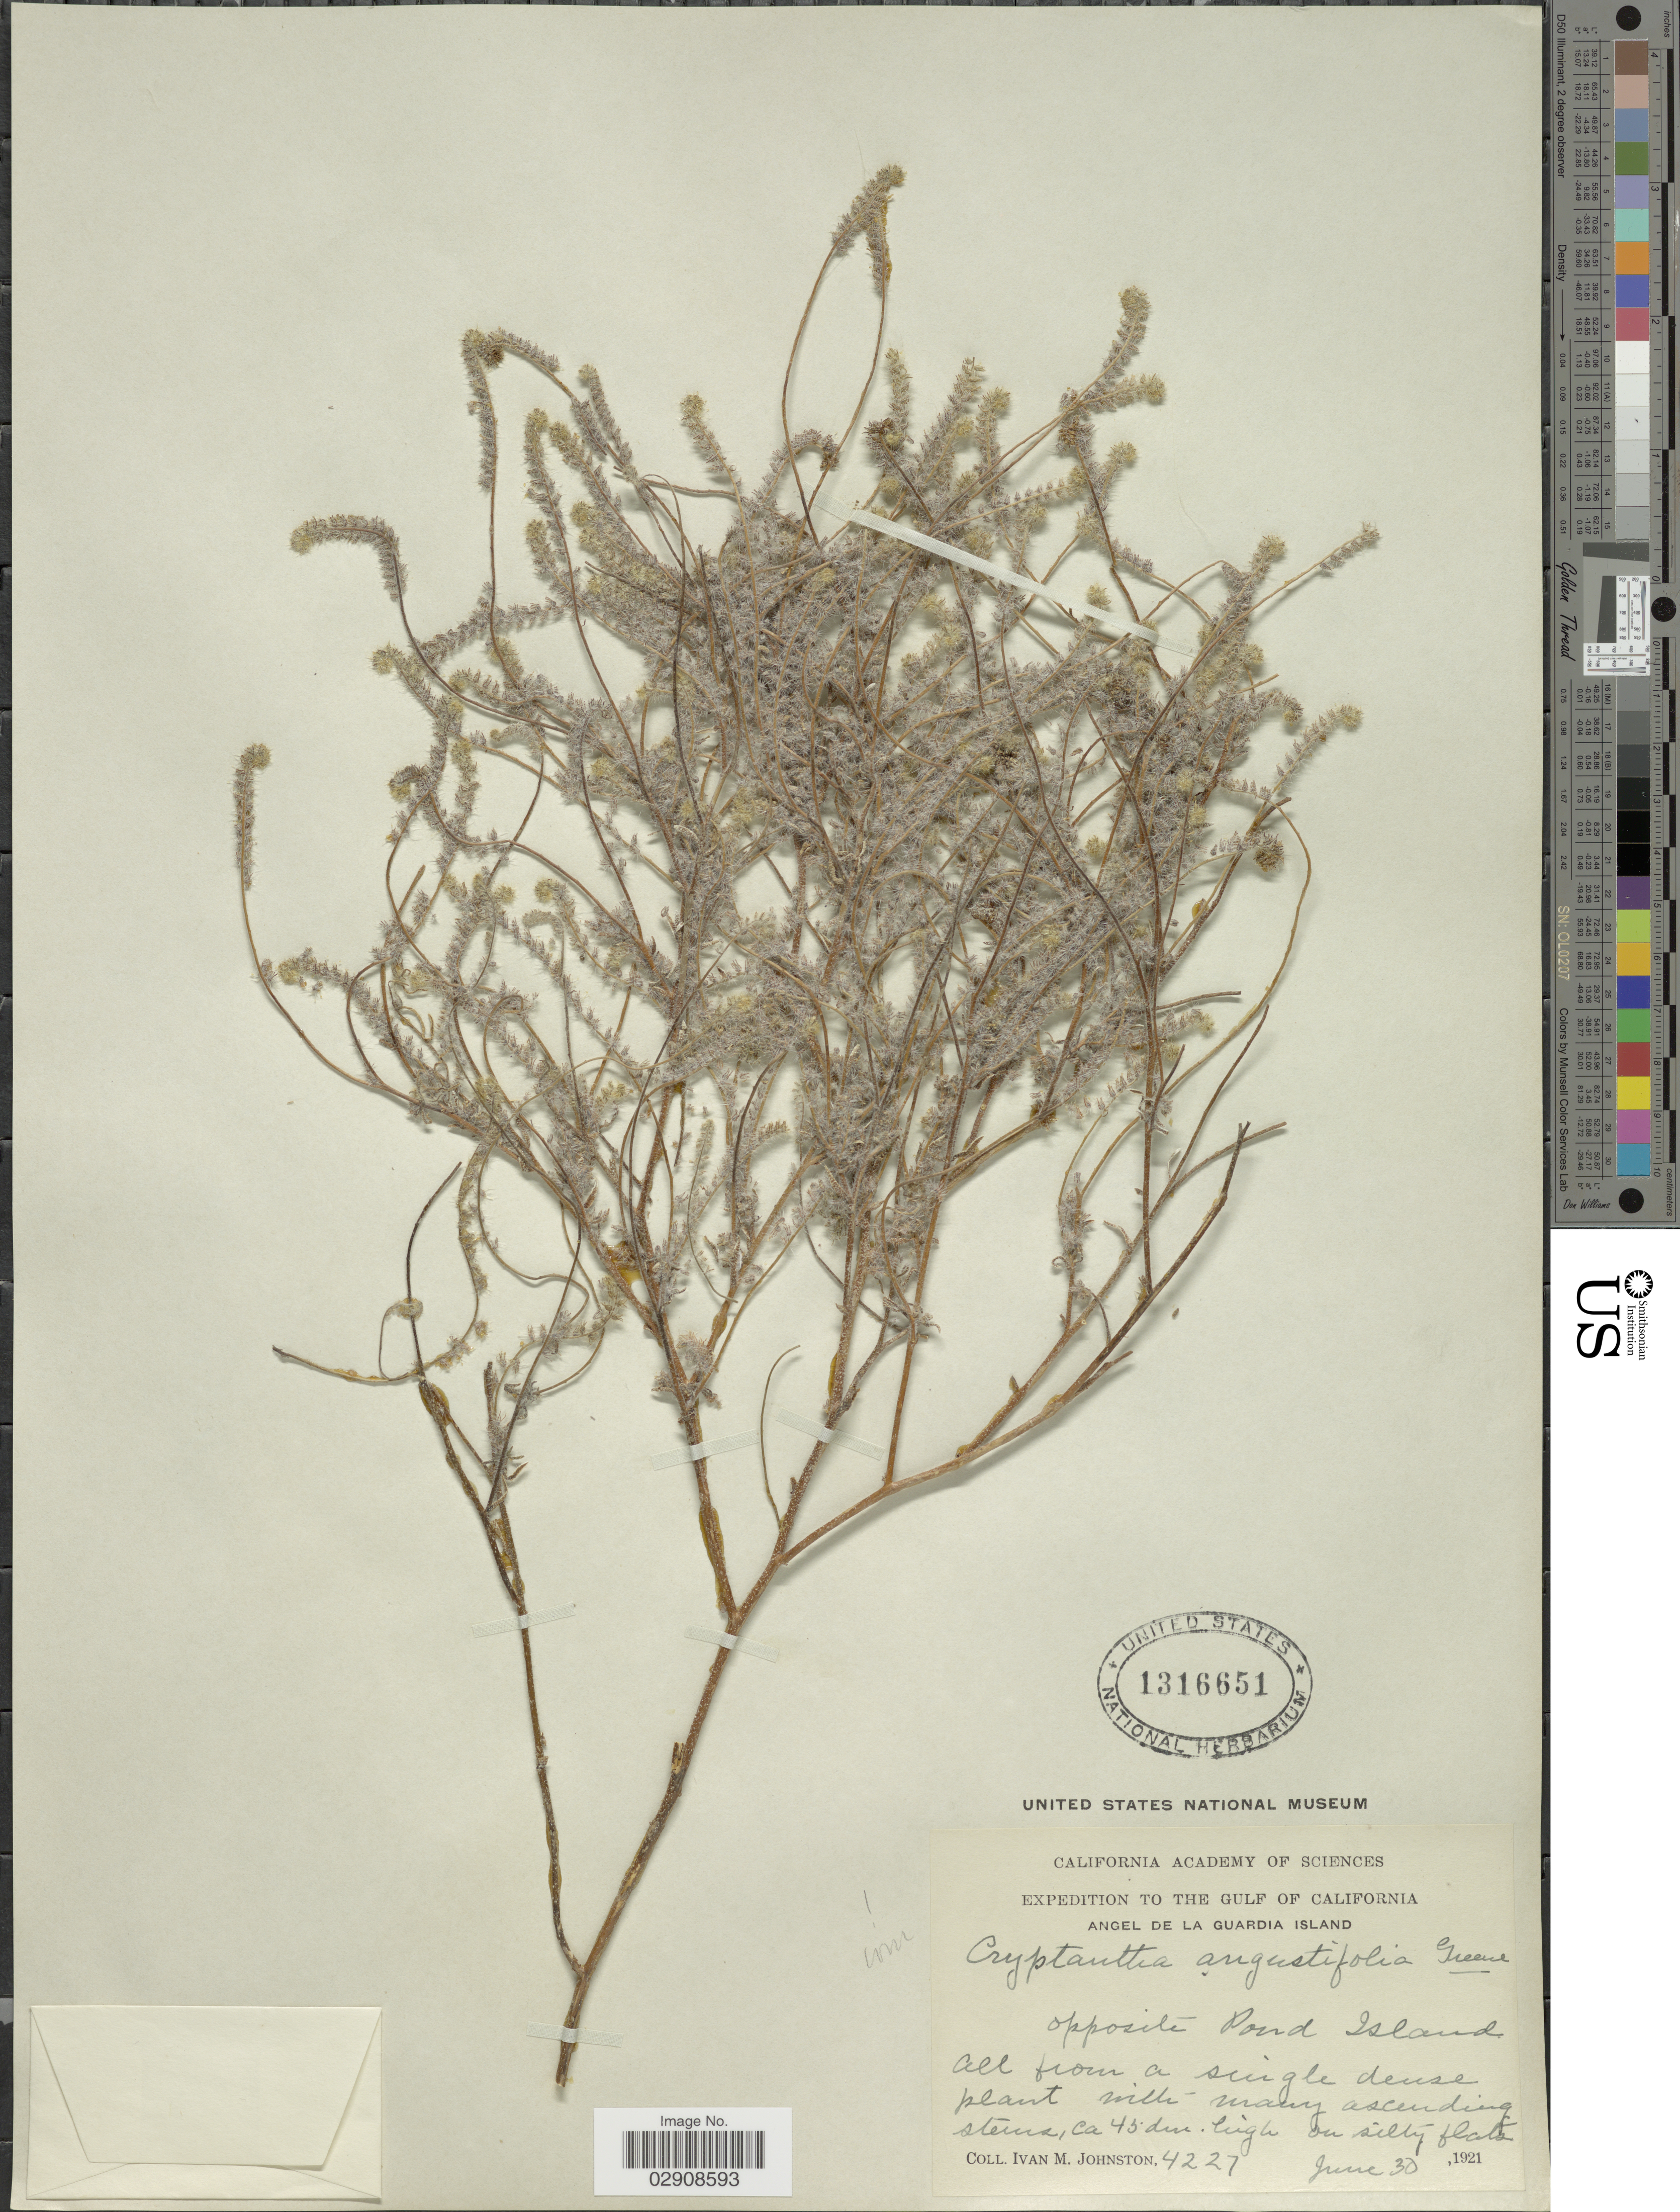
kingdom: Plantae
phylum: Tracheophyta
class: Magnoliopsida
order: Boraginales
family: Boraginaceae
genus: Cryptantha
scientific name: Cryptantha angustifolia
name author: (Torr.) Greene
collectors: I.M. Johnston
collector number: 4227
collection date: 1921-06-30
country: Mexico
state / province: Baja California Norte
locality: Gulf of California. Angel de la Guardia Island. Opposite Pond Island.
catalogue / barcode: US 1316651